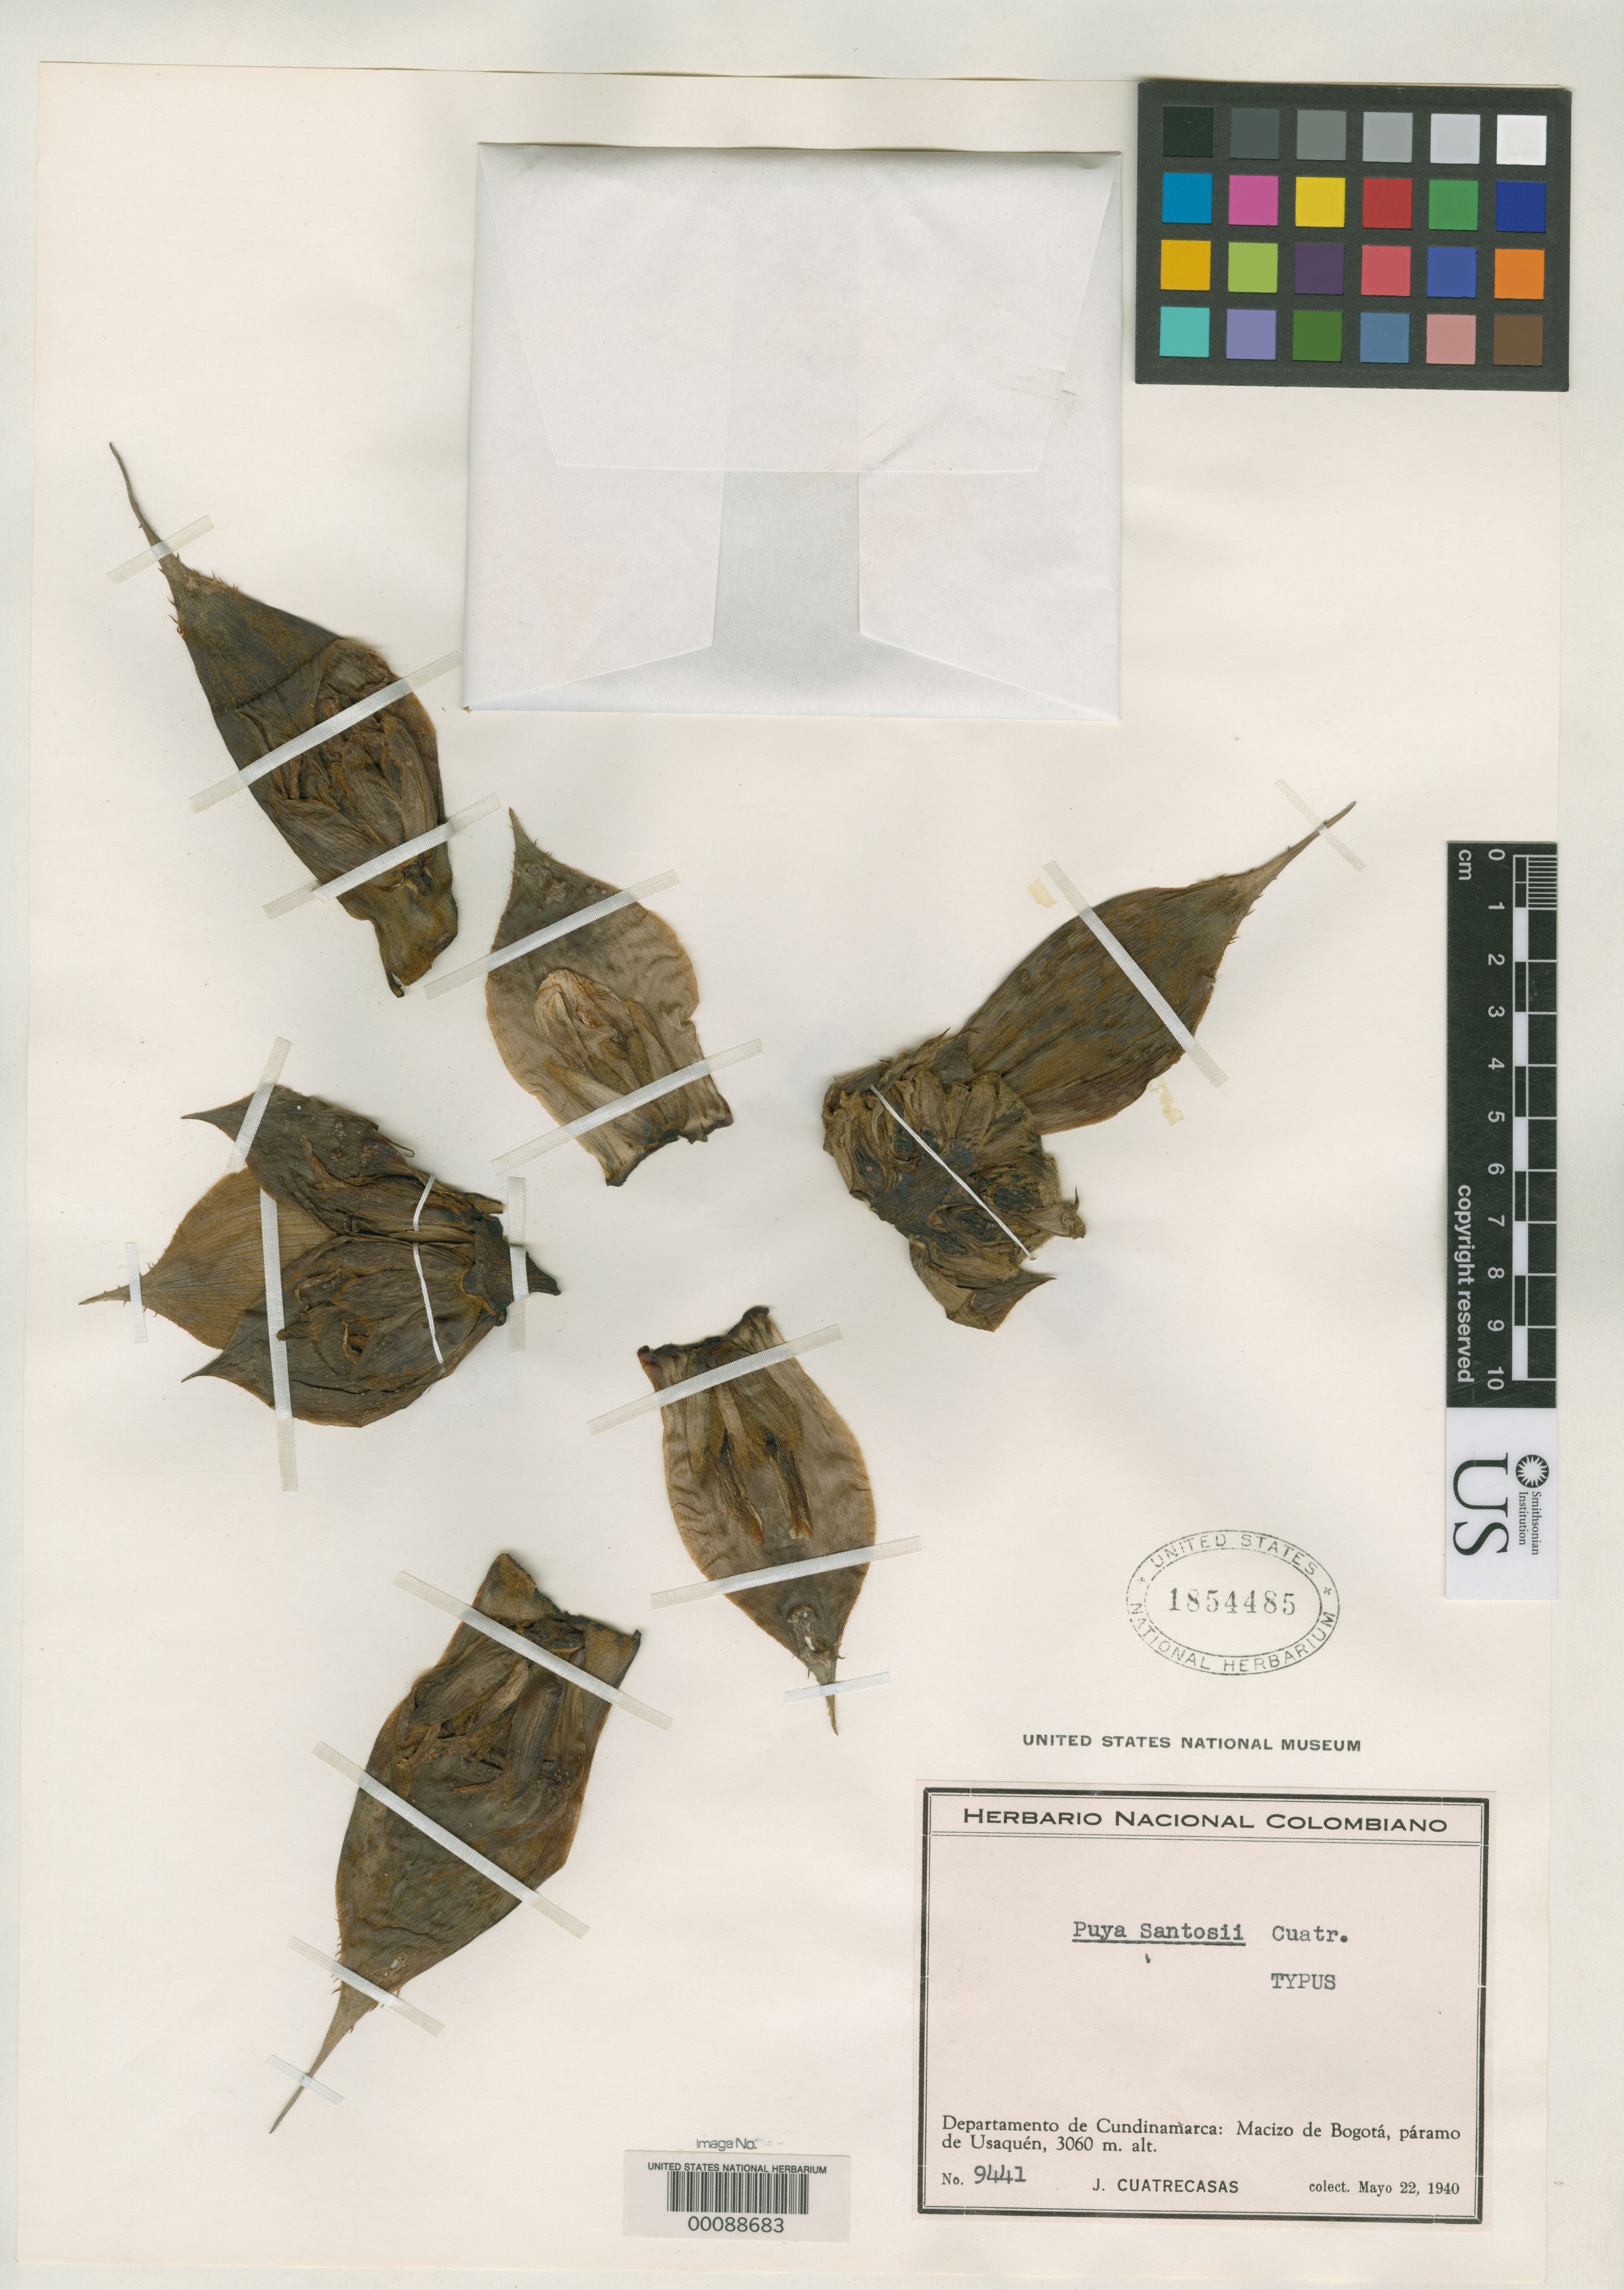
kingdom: Plantae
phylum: Tracheophyta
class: Liliopsida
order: Poales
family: Bromeliaceae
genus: Puya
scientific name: Puya santosii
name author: Cuatrec.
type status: Isotype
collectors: J. Cuatrecasas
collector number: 9441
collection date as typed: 22 May 1940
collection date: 1940-05-22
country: Colombia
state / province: Cundinamarca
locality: Macizo Montanoso DeBogota, Paramo de Usaquen.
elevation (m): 3060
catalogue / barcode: US 1854485